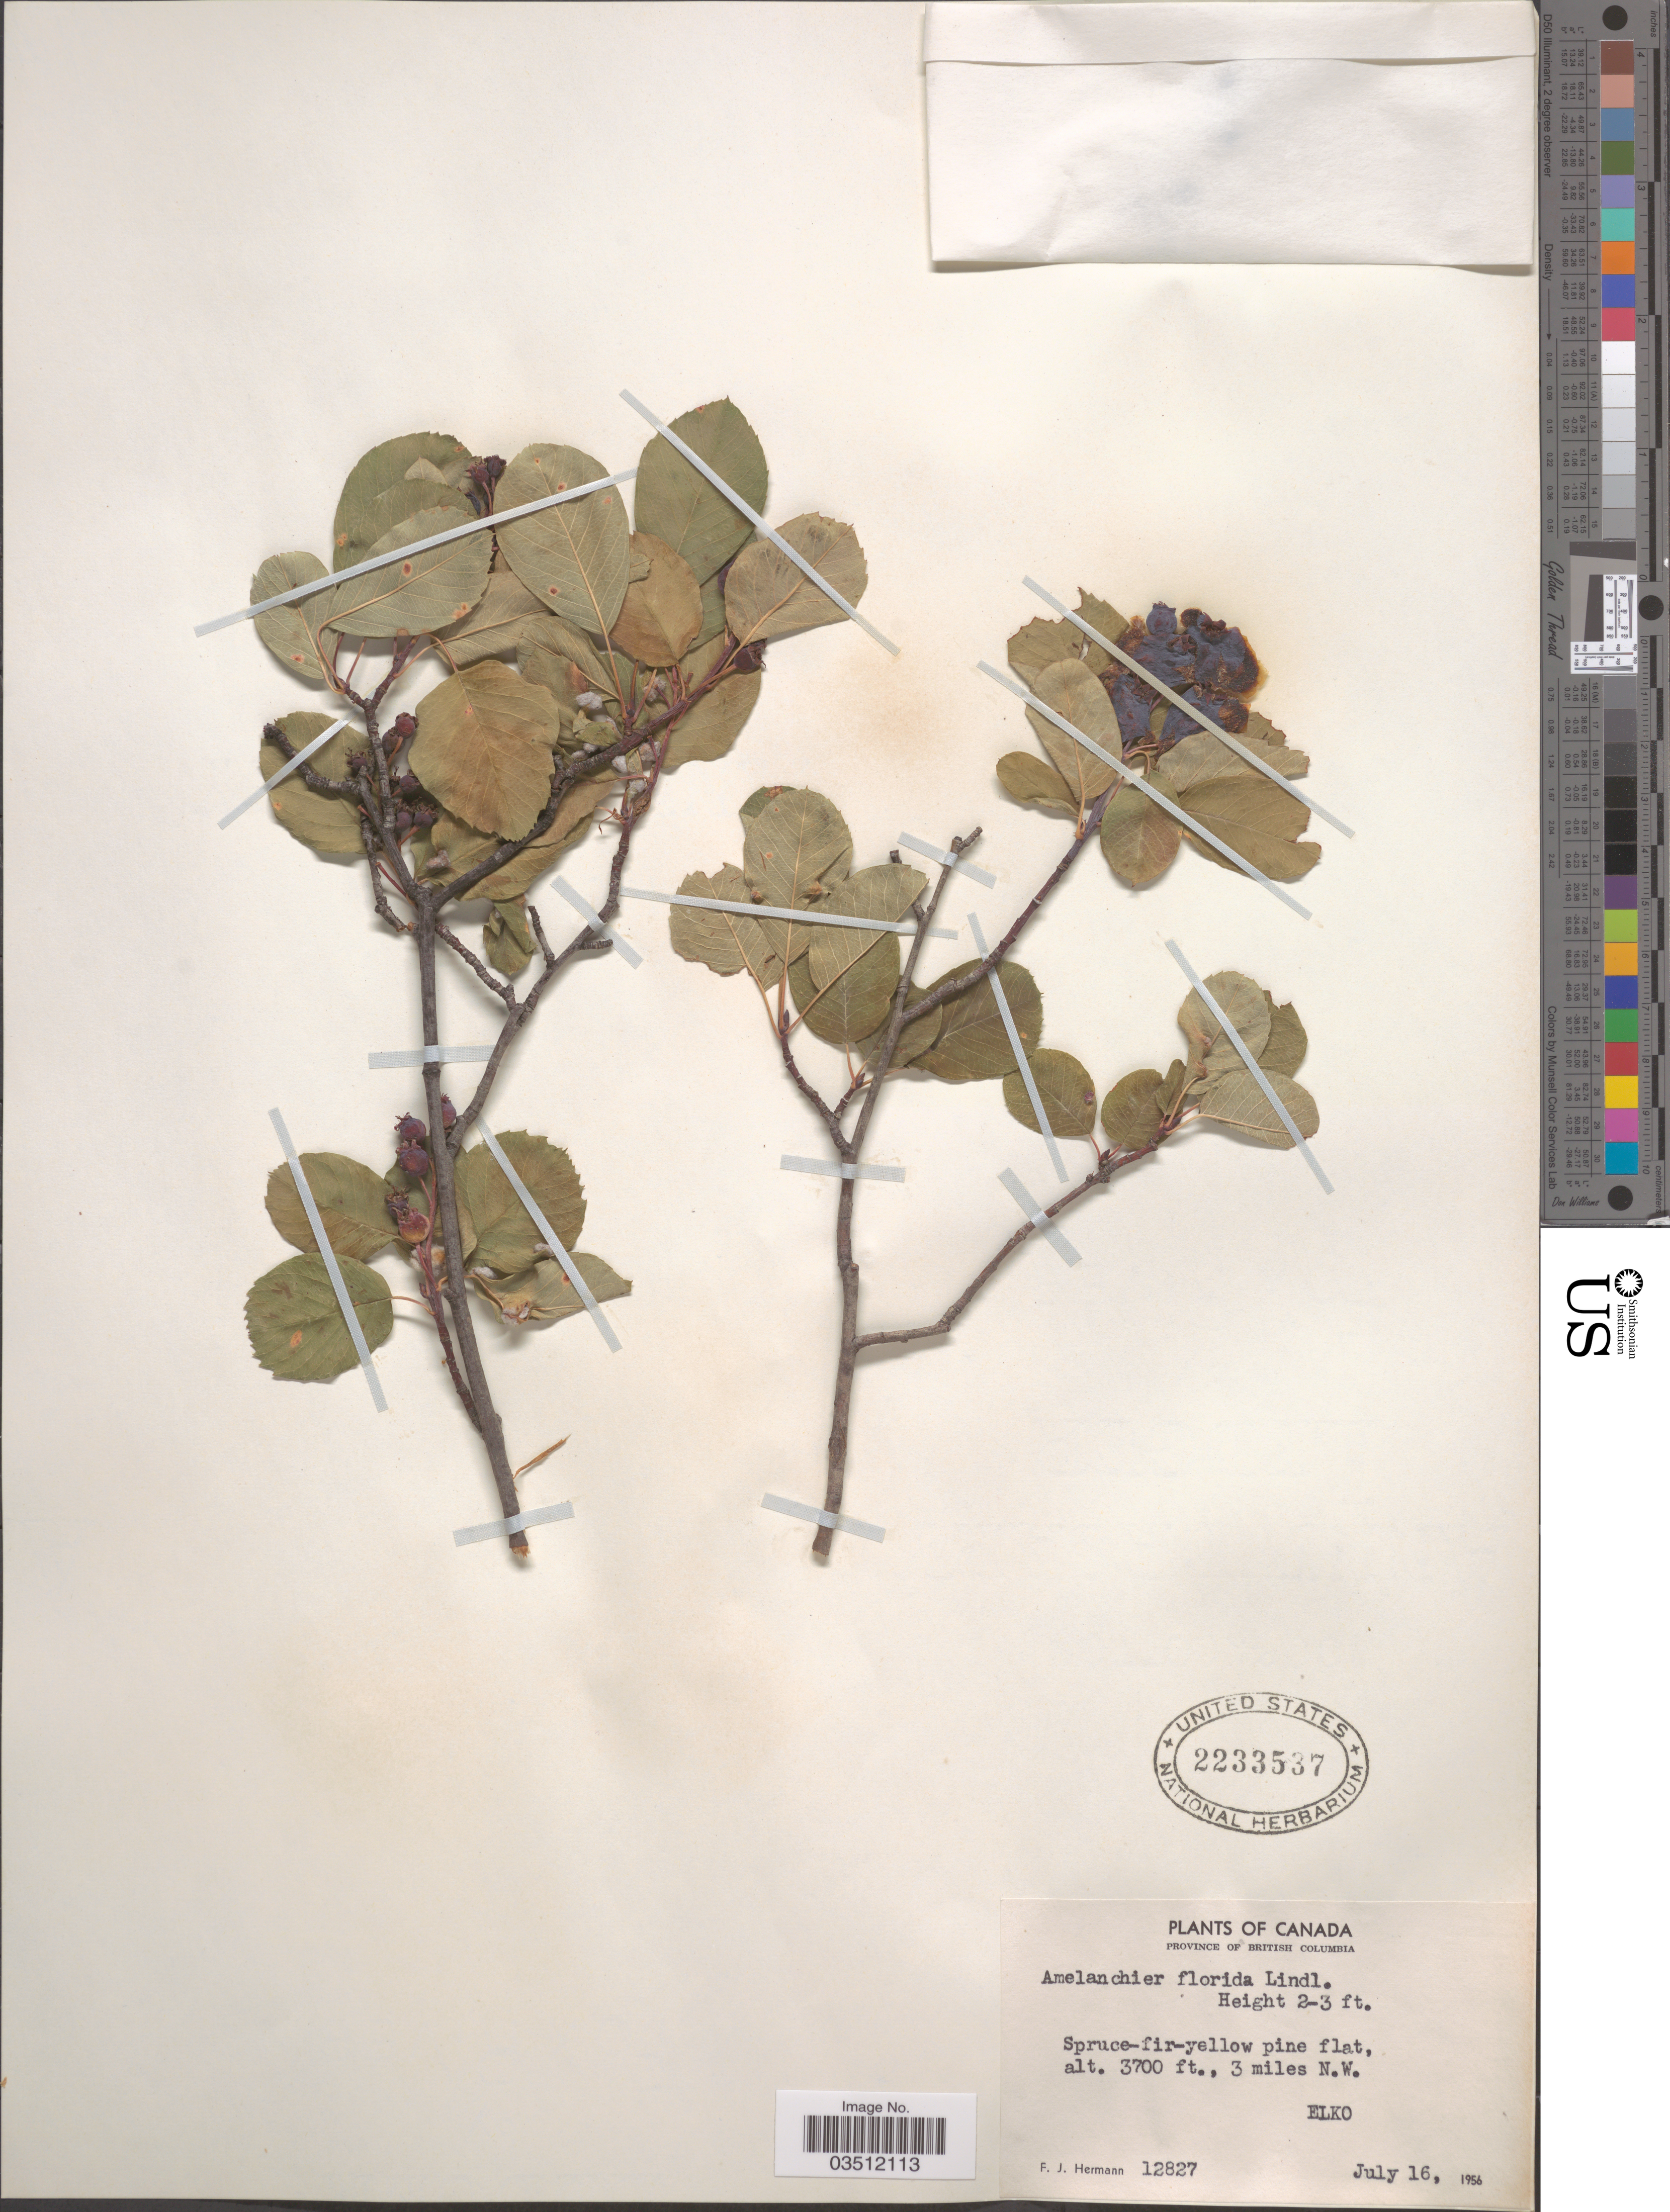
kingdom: Plantae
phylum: Tracheophyta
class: Magnoliopsida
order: Rosales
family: Rosaceae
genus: Amelanchier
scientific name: Amelanchier florida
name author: Lindl.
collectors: F. J. Hermann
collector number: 12827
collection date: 1956-07-16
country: Canada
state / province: British Columbia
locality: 3 miles N.W. Elko.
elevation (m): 1128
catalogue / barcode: US 2233537